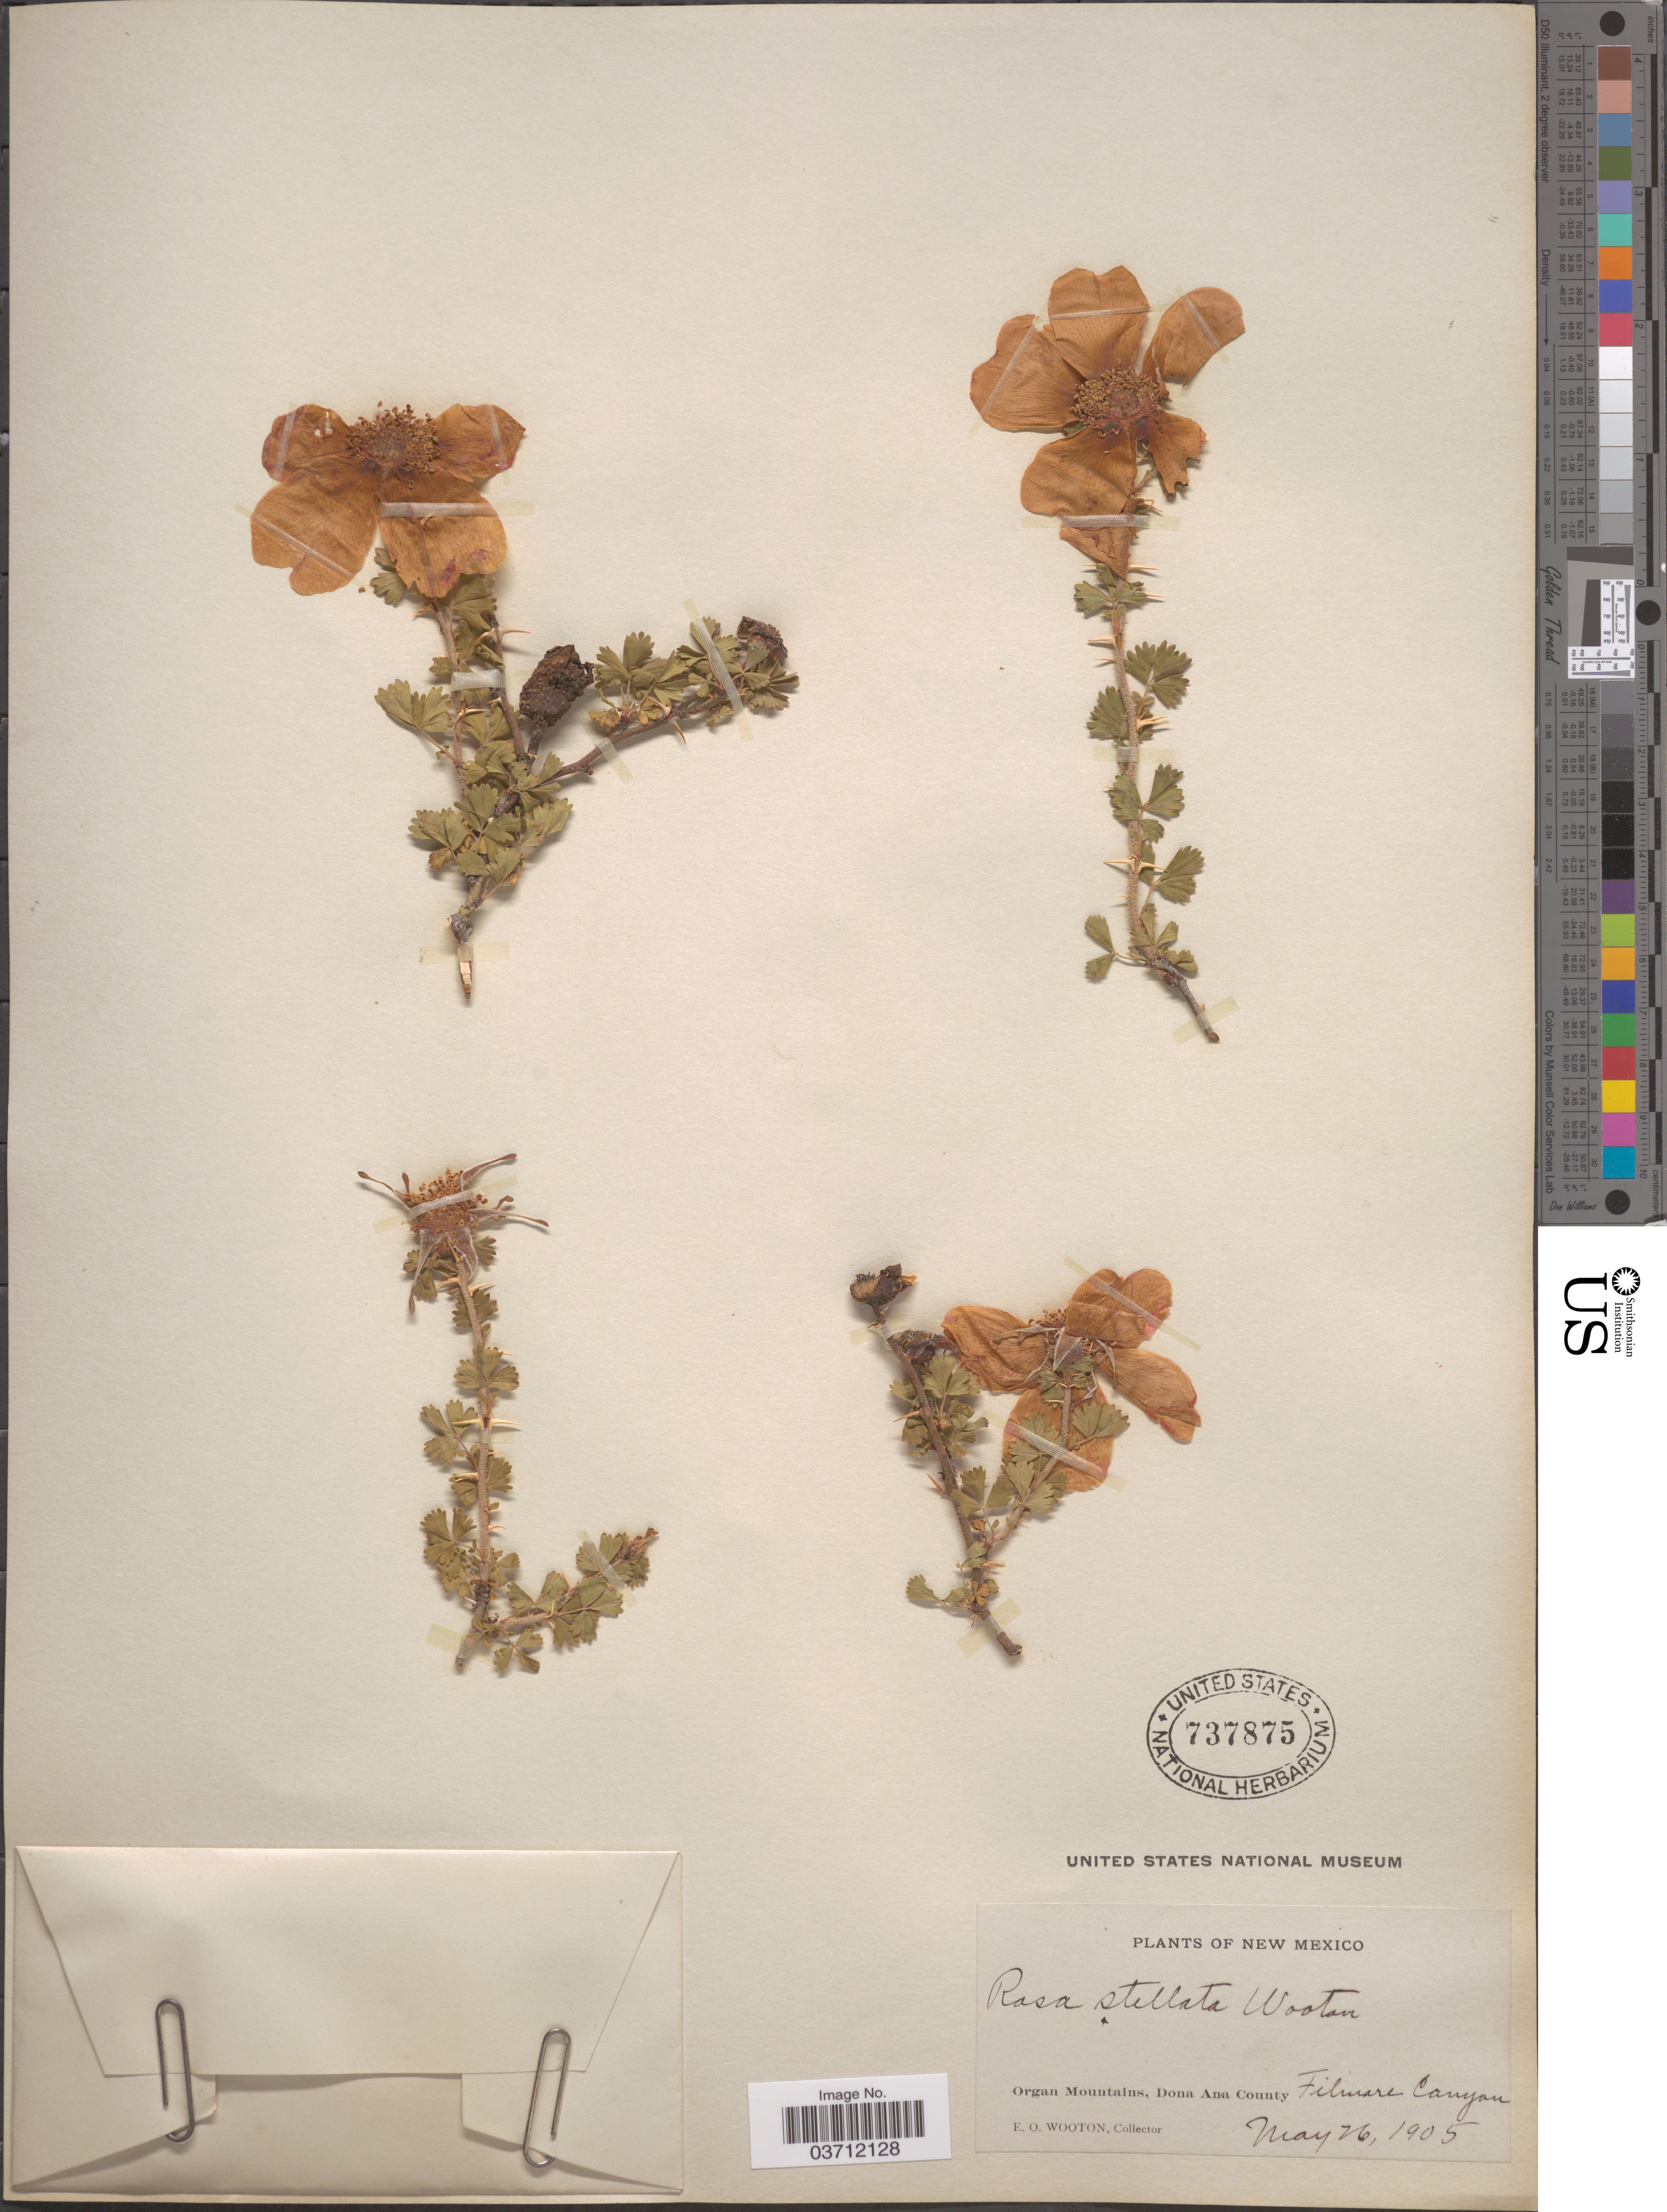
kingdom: Plantae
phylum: Tracheophyta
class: Magnoliopsida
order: Rosales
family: Rosaceae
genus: Rosa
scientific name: Rosa stellata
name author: Wooton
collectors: E. O. Wooton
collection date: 1905-05-26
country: United States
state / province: New Mexico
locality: Organ Mountains, Dona Ana County. Filmore Canyon.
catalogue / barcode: US 737875